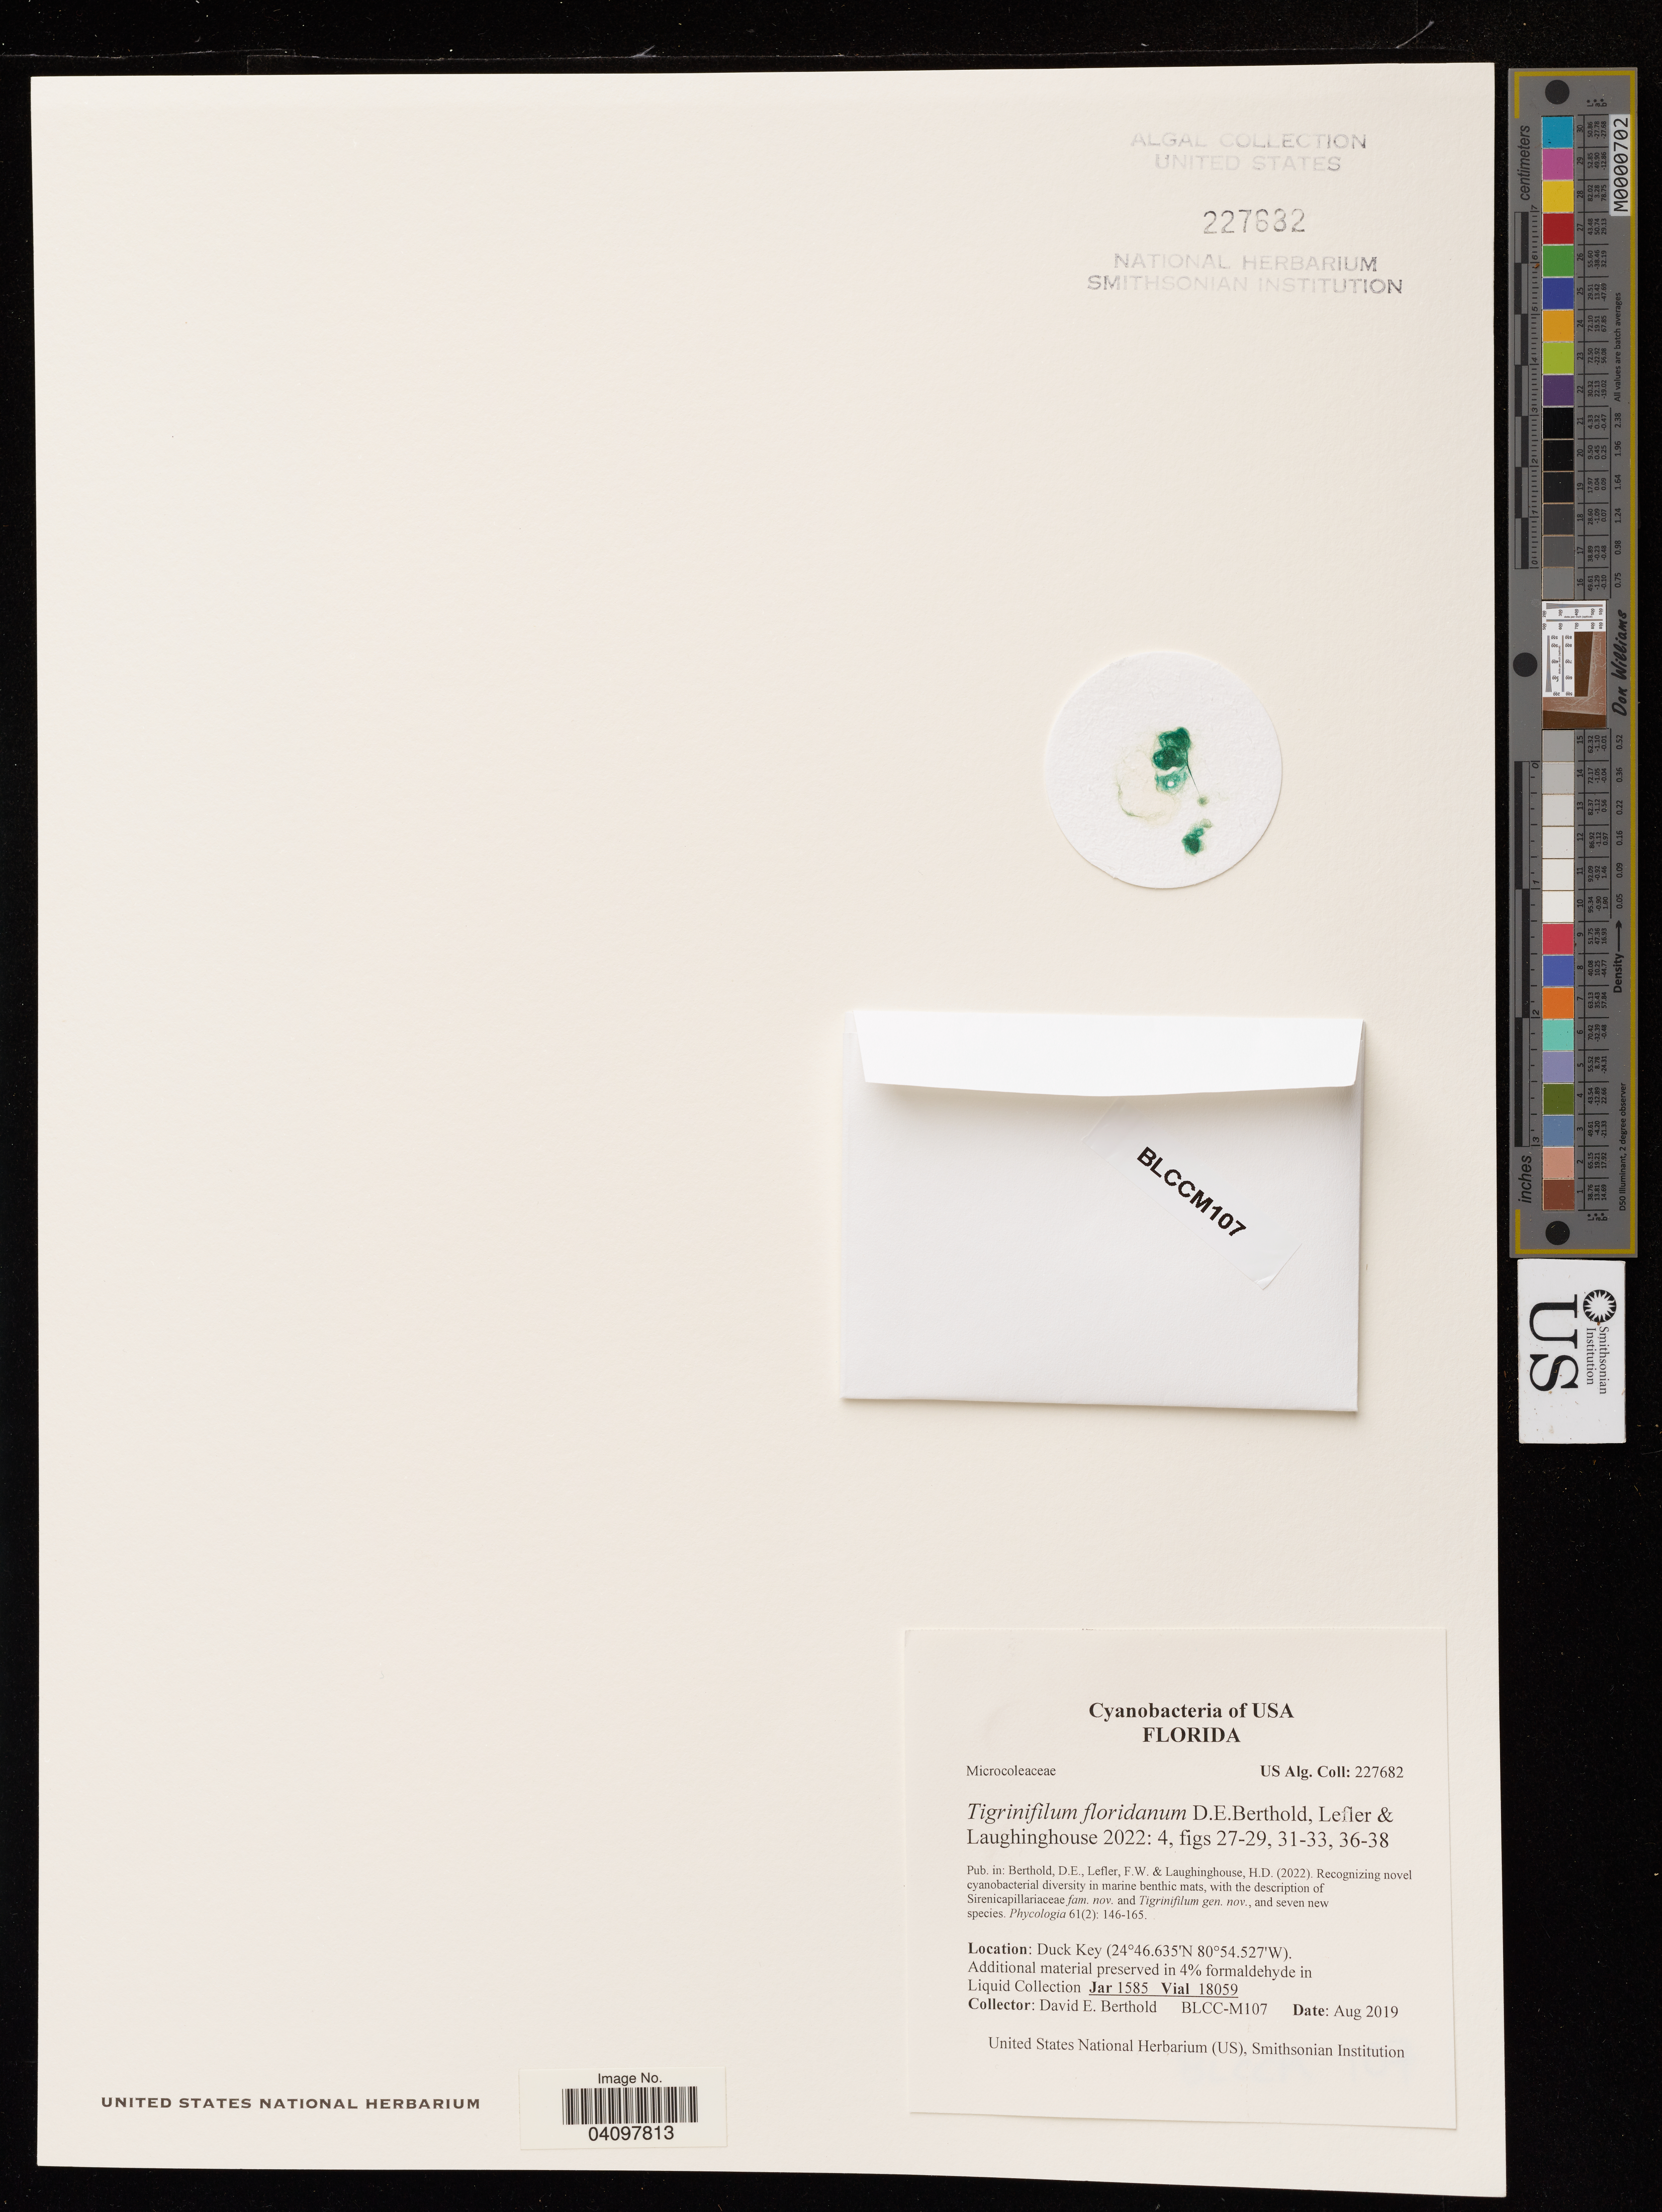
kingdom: Bacteria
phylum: Cyanobacteria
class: Cyanobacteriia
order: Cyanobacteriales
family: Microcoleaceae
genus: Tigrinifilum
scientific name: Tigrinifilum floridanum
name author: D.E. Berthold et al.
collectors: D. Berthold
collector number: BLCC-M107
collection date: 2019-08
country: United States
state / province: Florida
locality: USA, Florida. Duck Key.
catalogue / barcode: US 227682